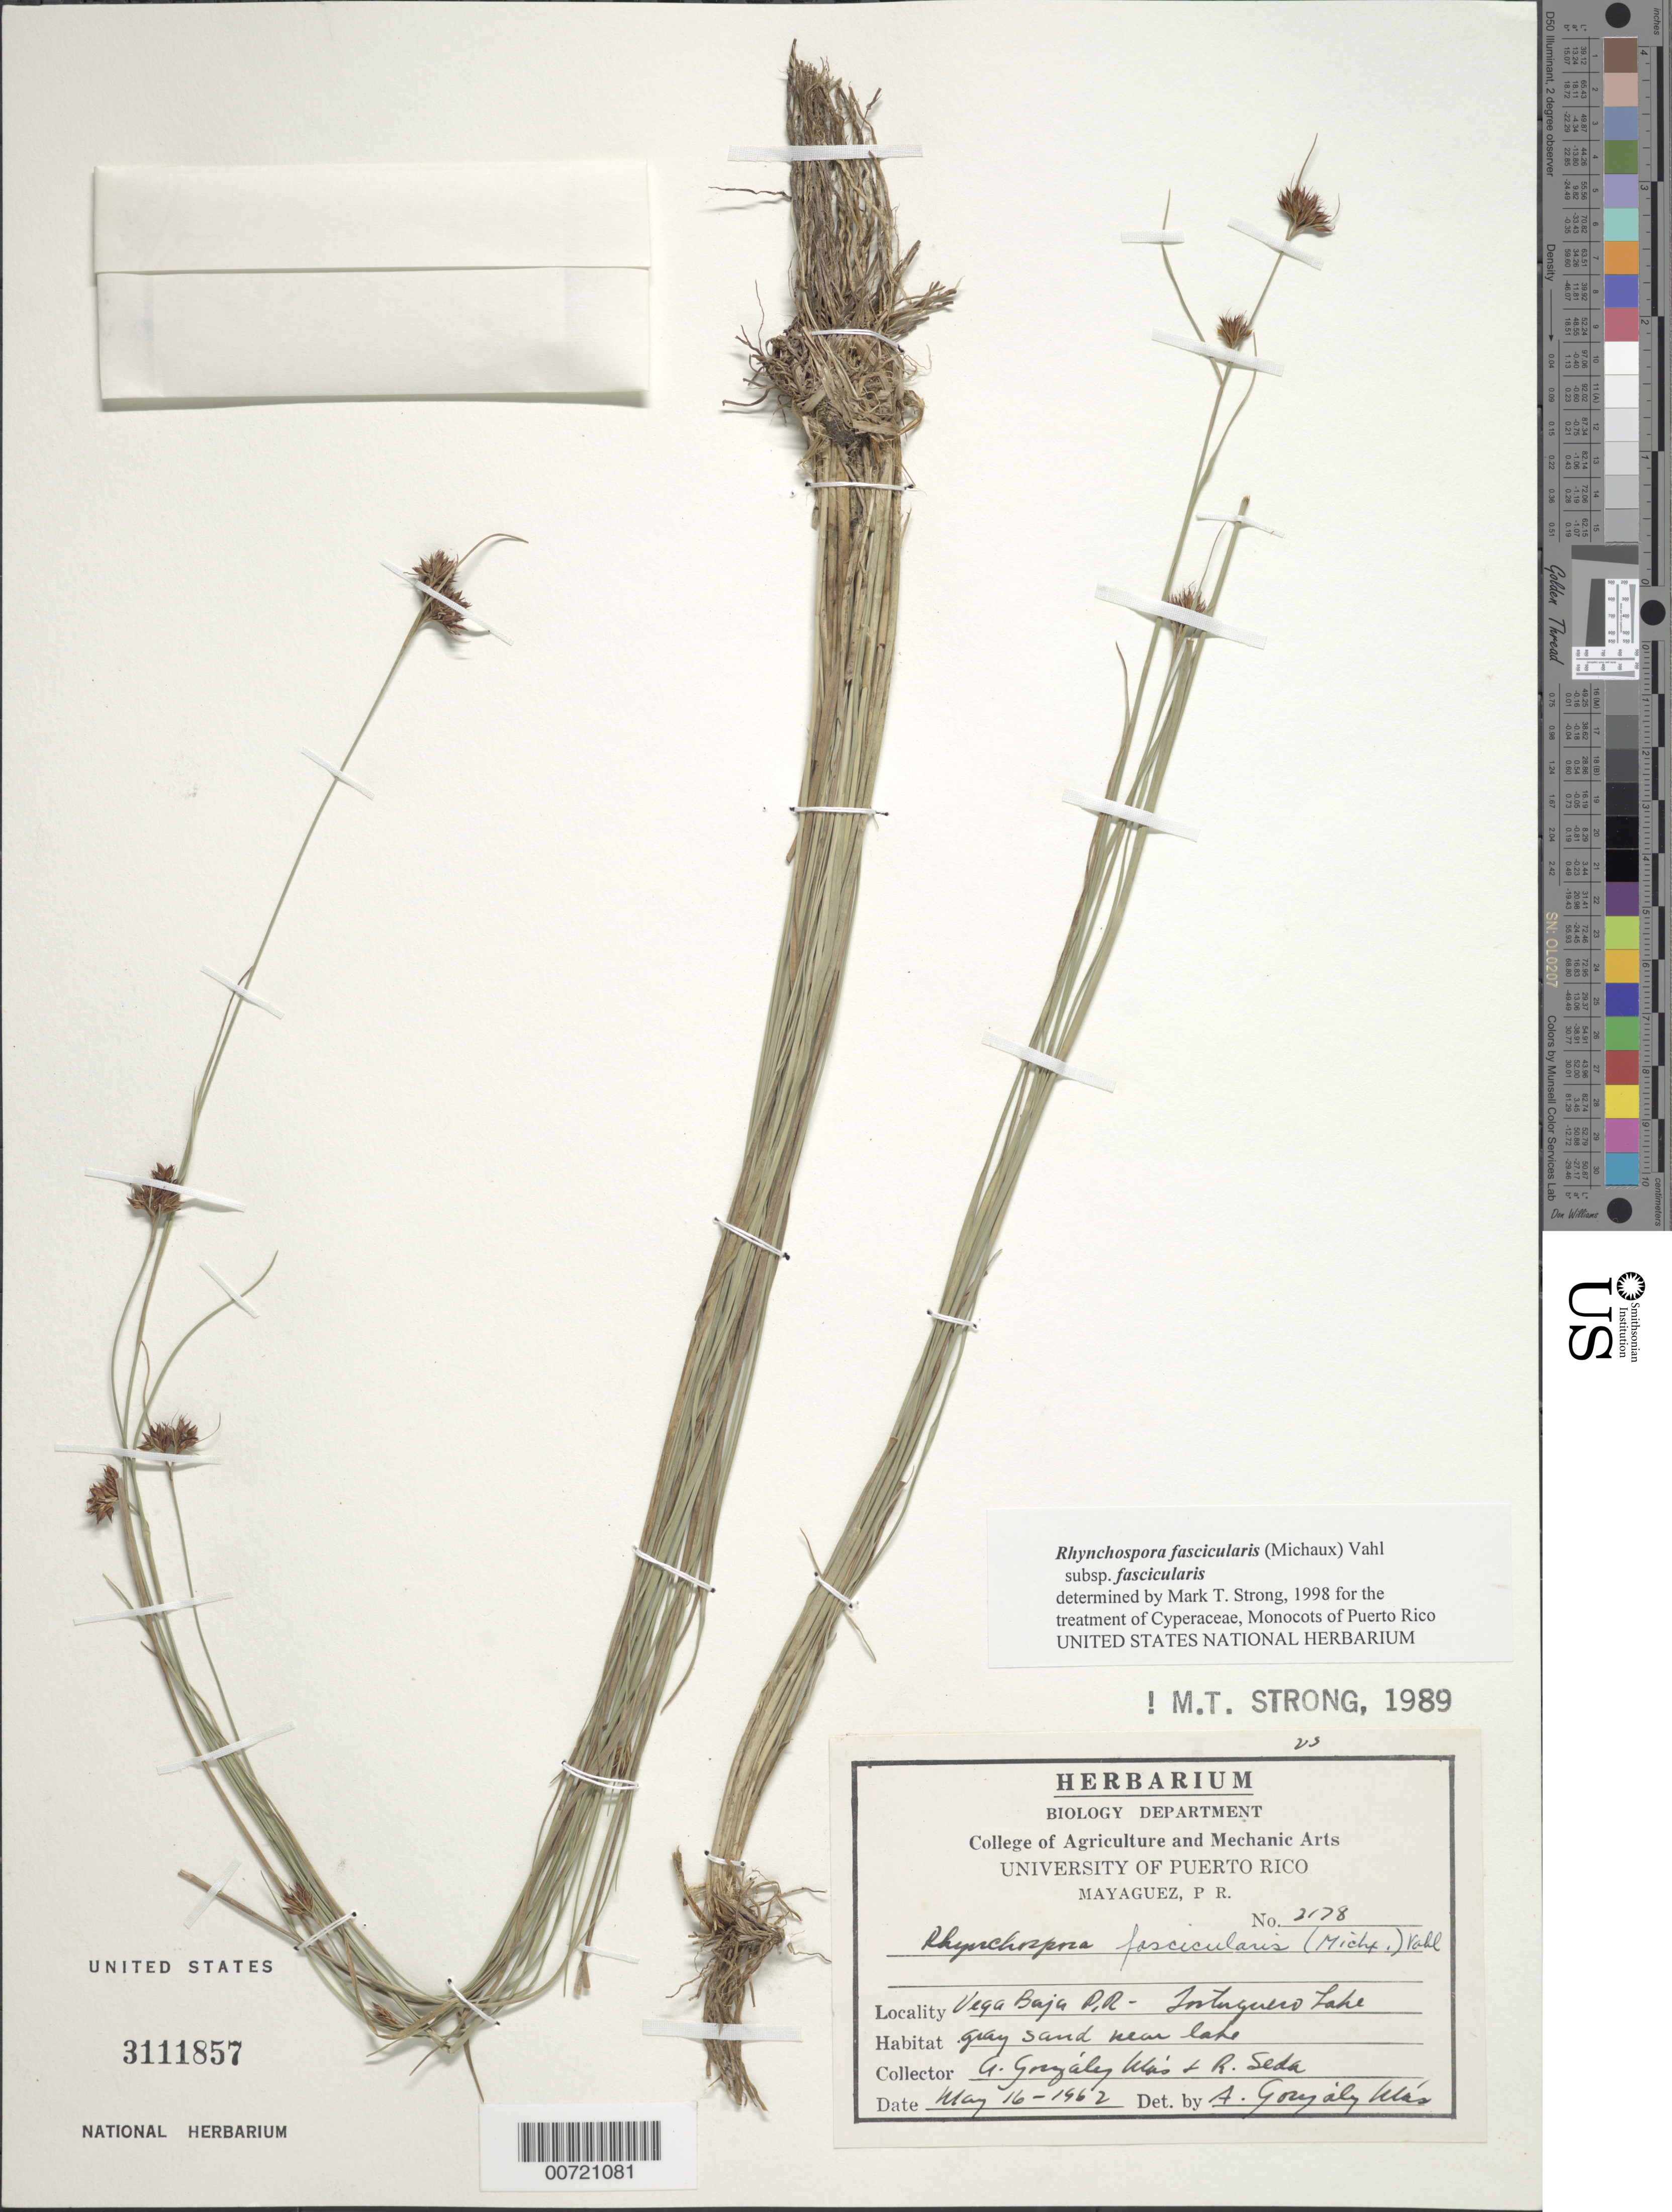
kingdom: Plantae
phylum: Tracheophyta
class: Liliopsida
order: Poales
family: Cyperaceae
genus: Rhynchospora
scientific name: Rhynchospora fascicularis subsp. fascicularis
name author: (Michx.) Vahl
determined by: Strong, M. T., (US), Smithsonian Institution - National Museum of Natural History (UNITED STATES)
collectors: A. González Más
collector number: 2178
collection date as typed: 16 May 1962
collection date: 1962-05-16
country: Puerto Rico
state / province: Manatí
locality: Vega Baja: Tortuguero Lake.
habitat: Near lake.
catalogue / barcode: US 3111857